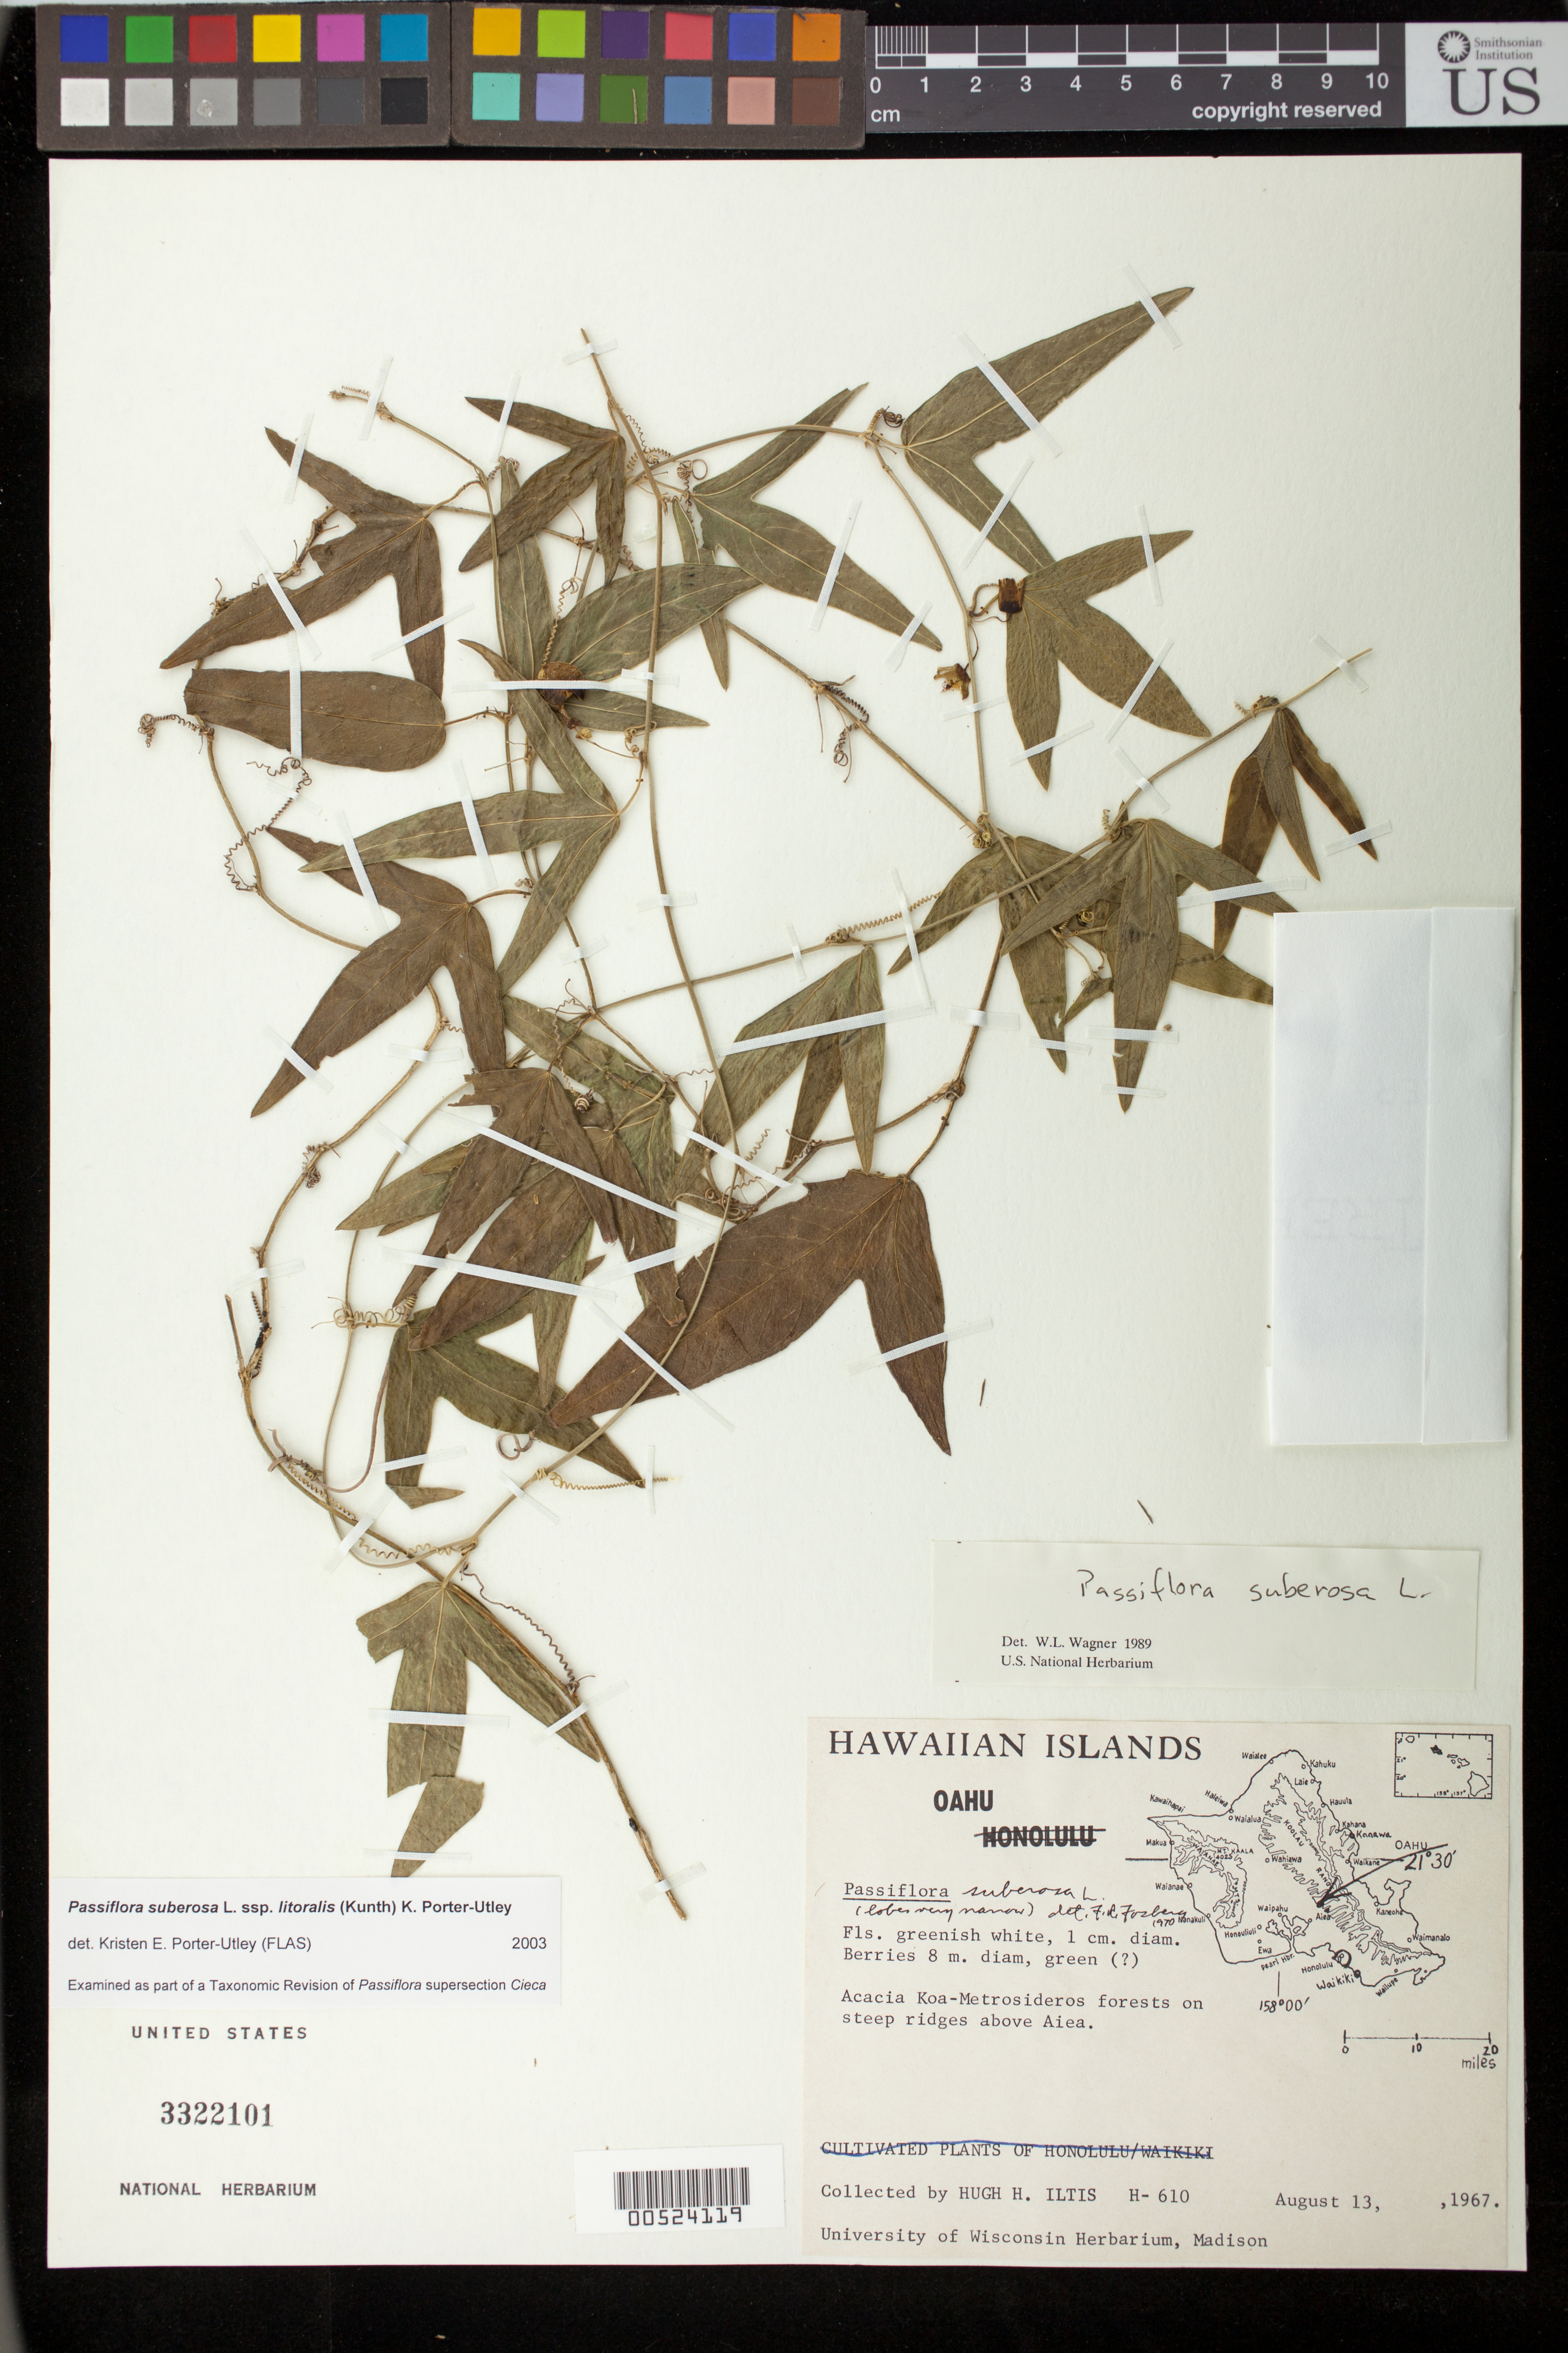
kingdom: Plantae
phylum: Tracheophyta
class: Magnoliopsida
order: Malpighiales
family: Passifloraceae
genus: Passiflora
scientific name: Passiflora suberosa subsp. litoralis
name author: (Kunth) Port.-Utl. et al.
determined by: Porter-Utley, K. E.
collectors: H. H. Iltis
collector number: H-610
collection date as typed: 13 Aug 1967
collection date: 1967-08-13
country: United States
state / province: Hawaii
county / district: Honolulu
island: Oahu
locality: Above Aiea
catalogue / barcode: US 3322101